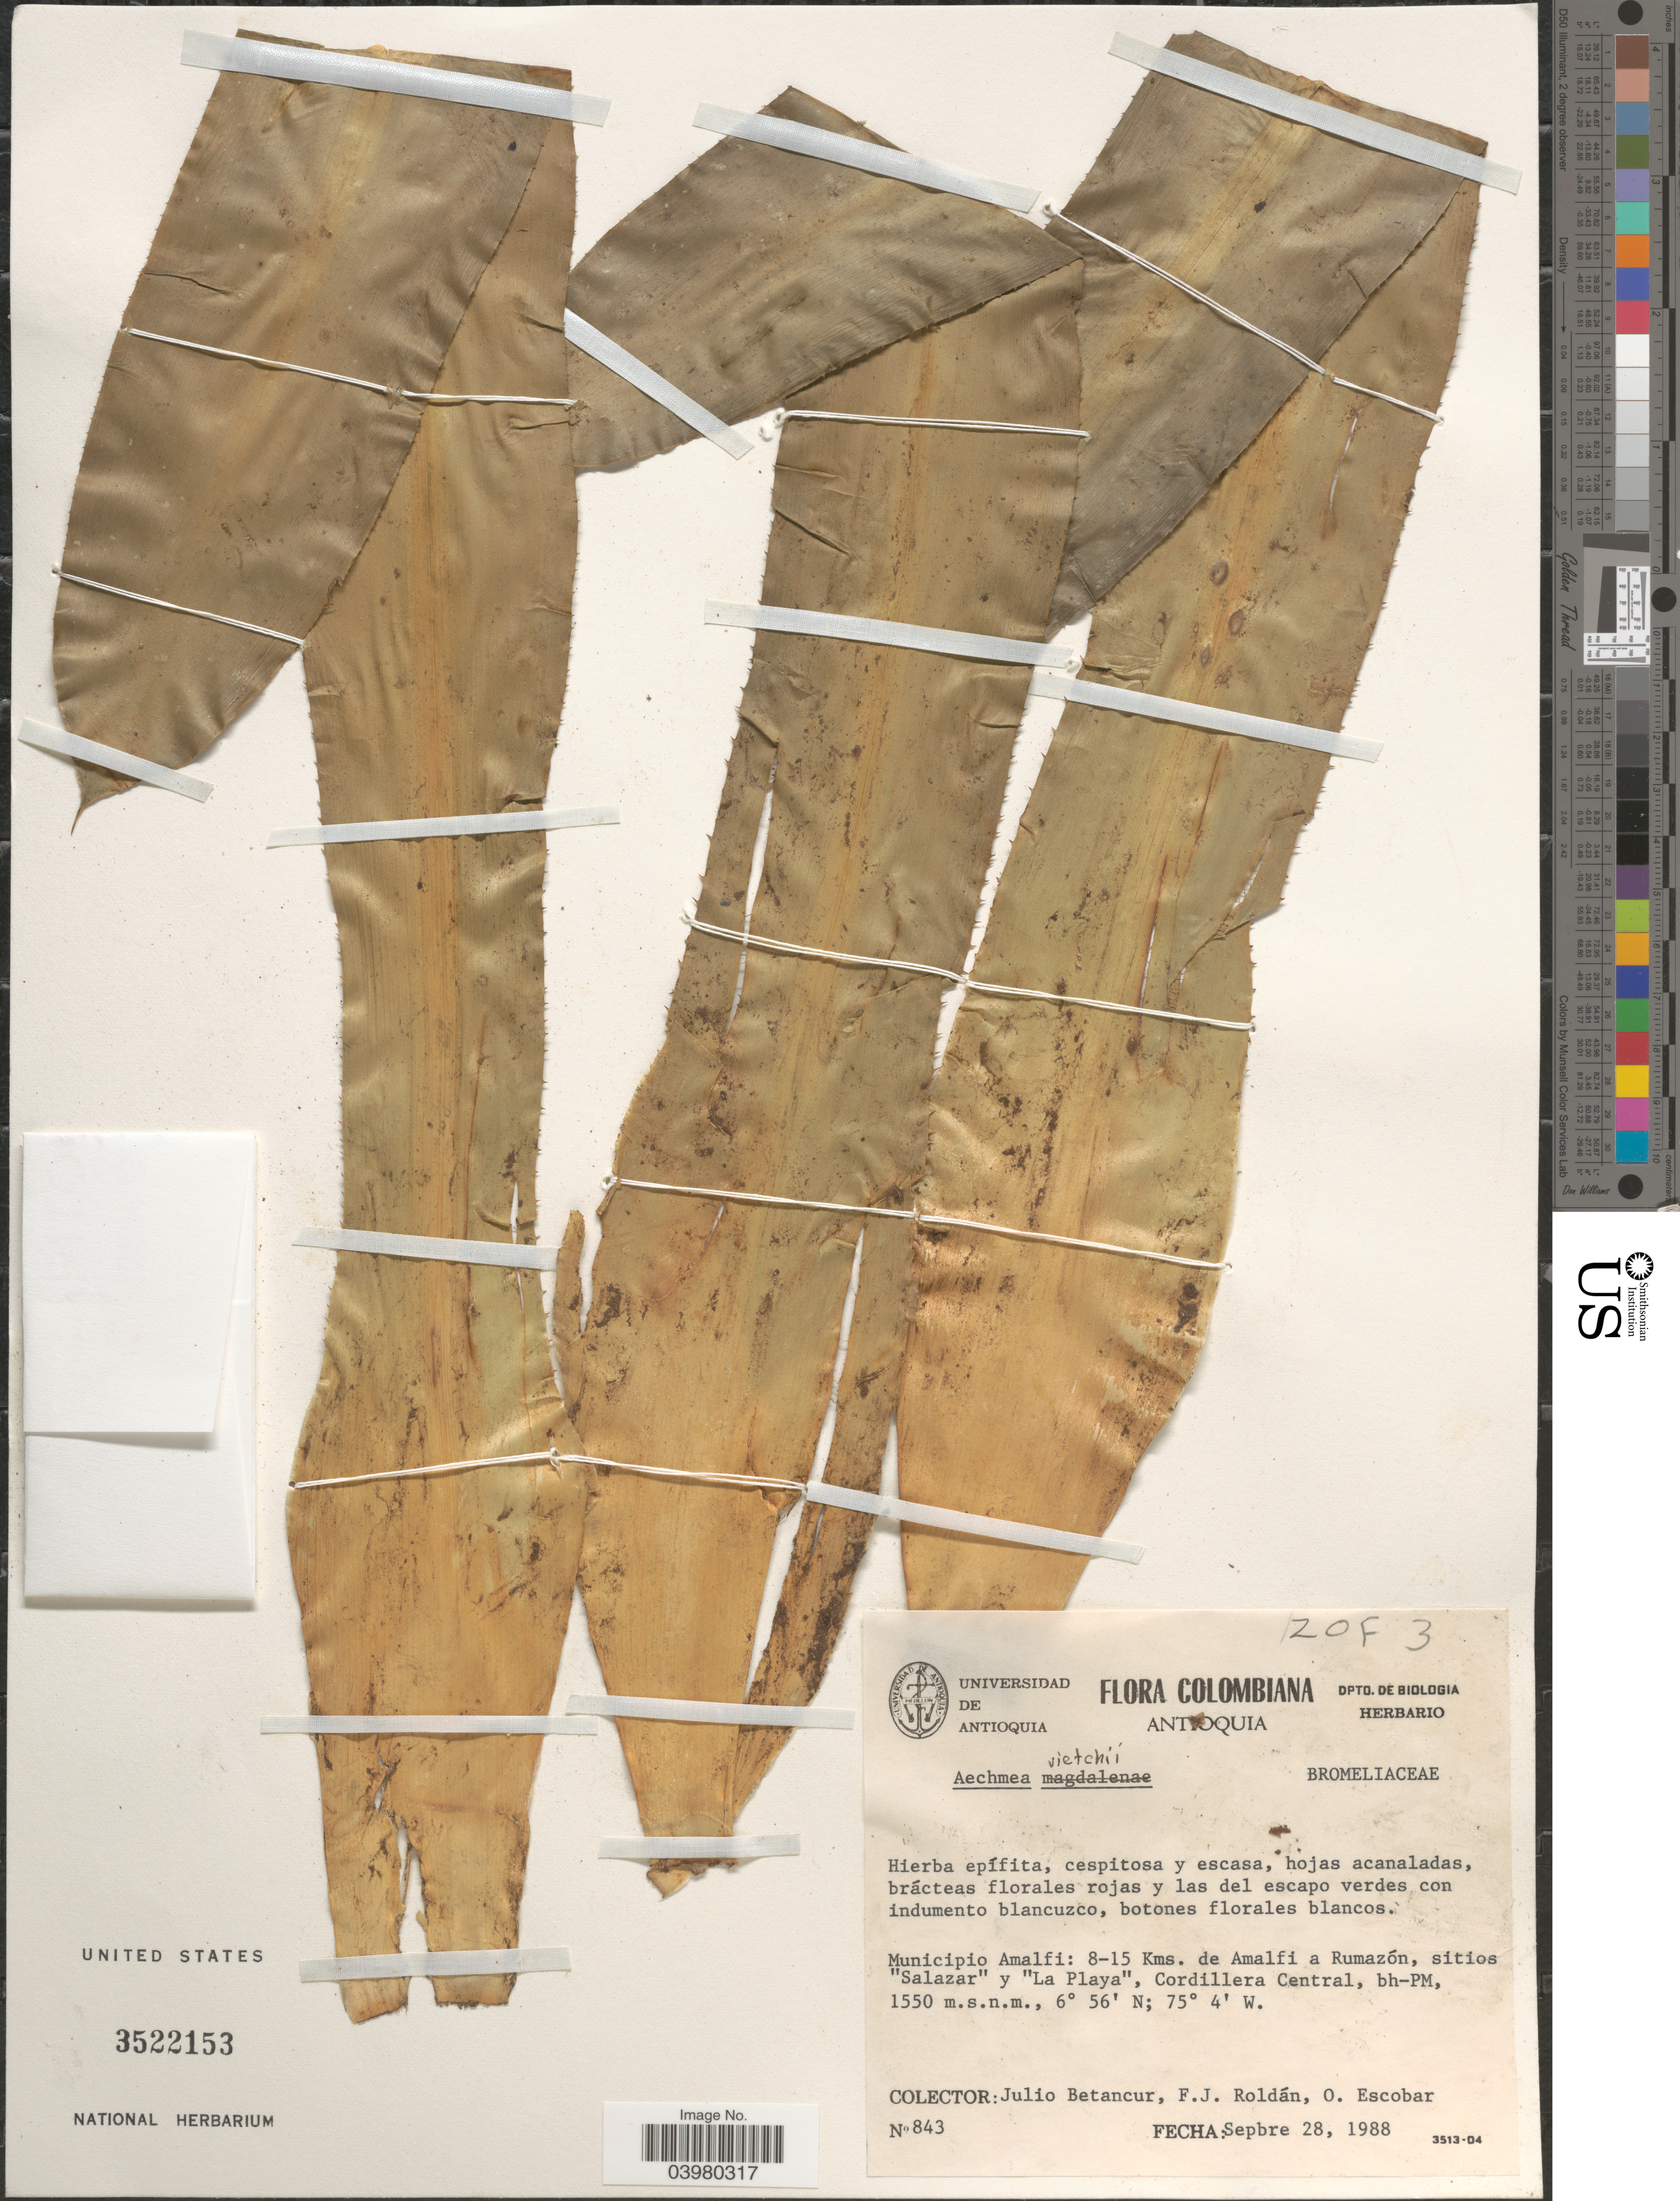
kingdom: Plantae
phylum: Tracheophyta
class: Liliopsida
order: Poales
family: Bromeliaceae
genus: Aechmea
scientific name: Aechmea veitchii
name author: Baker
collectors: J. Betancur, F. J. Roldán & O. Escobar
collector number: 843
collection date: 1988-09-28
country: Colombia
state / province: Antioquia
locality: Municipio Amalfi: 8-15 Kms. de Amalfi a Rumazón, sitios "Salazar" y "La Playa", Cordillera Central.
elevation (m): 1550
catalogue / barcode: US 3522153